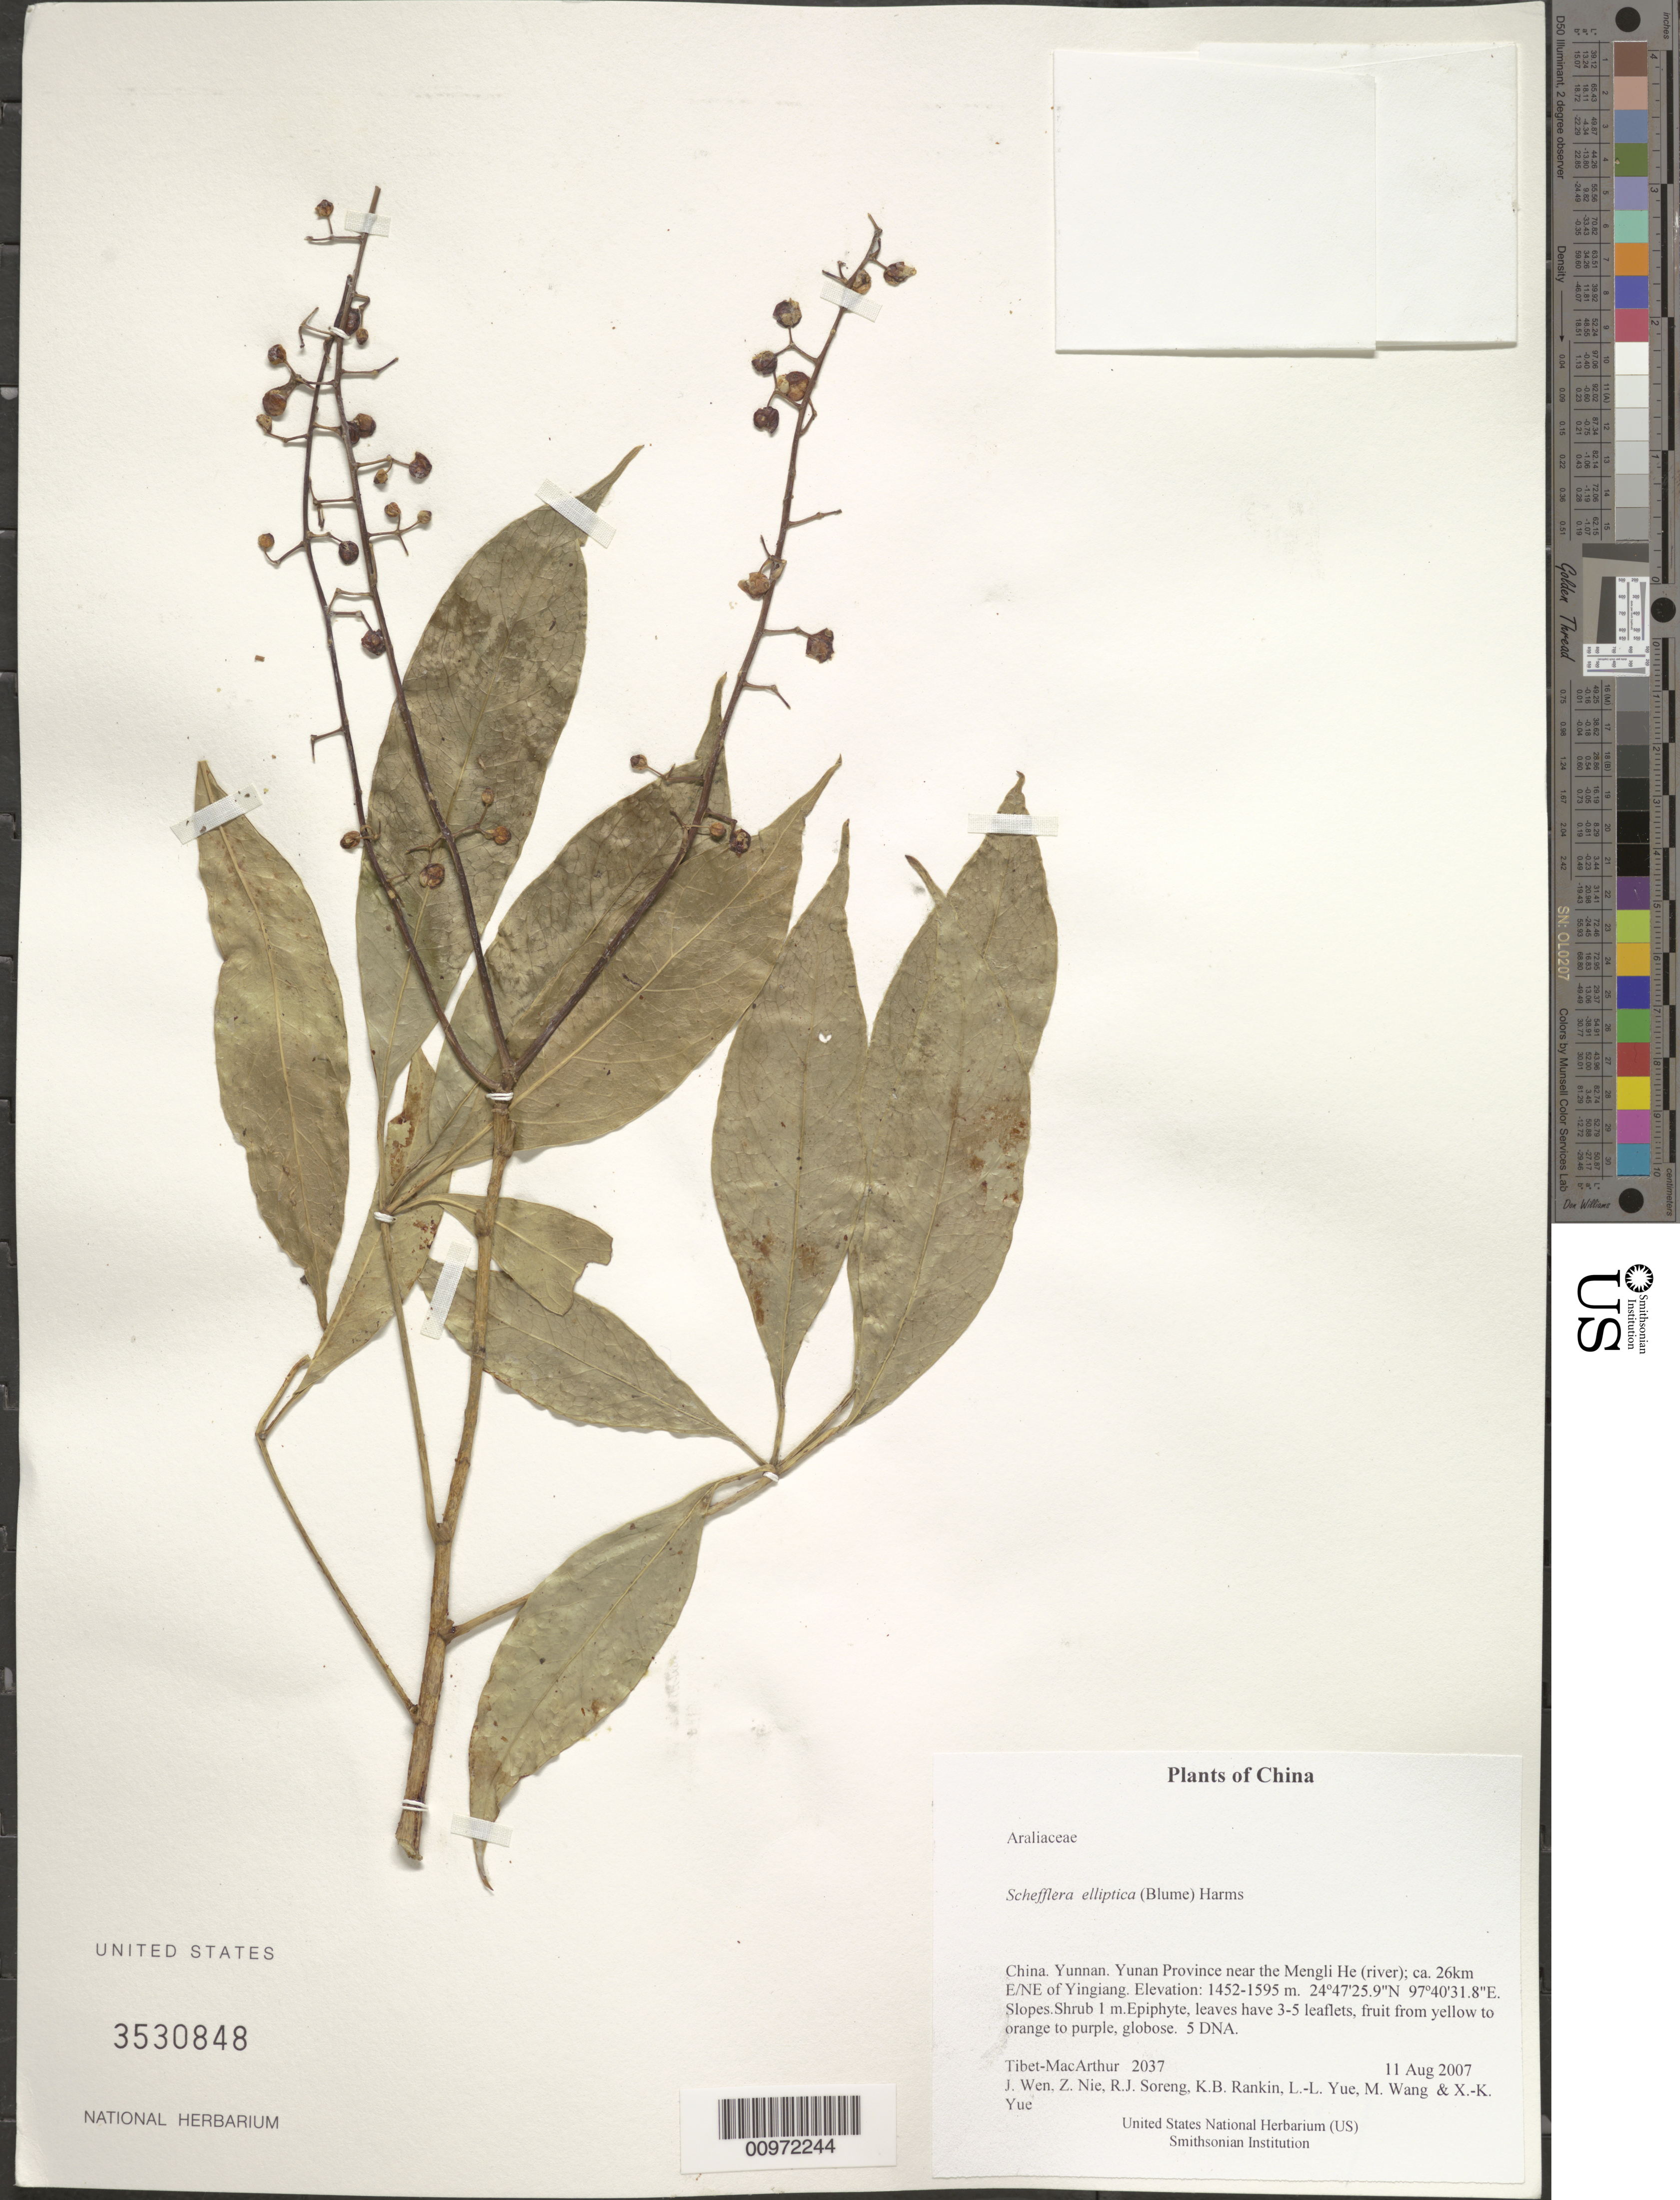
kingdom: Plantae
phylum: Tracheophyta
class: Magnoliopsida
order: Apiales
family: Araliaceae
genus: Schefflera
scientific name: Schefflera elliptica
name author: (Blume) Harms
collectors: Tibet-MacArthur, J. Wen, Z. Nie, R. J. Soreng, K. Rankin, L. Yue, M. Wang & X. Yue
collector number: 2037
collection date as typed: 11 Aug 2007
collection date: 2007-08-11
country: China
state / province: Yunnan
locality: Yunan Province near the Mengli He (river); ca. 26km E/NE of Yingiang.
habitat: Slopes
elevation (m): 1452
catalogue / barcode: US 3530848